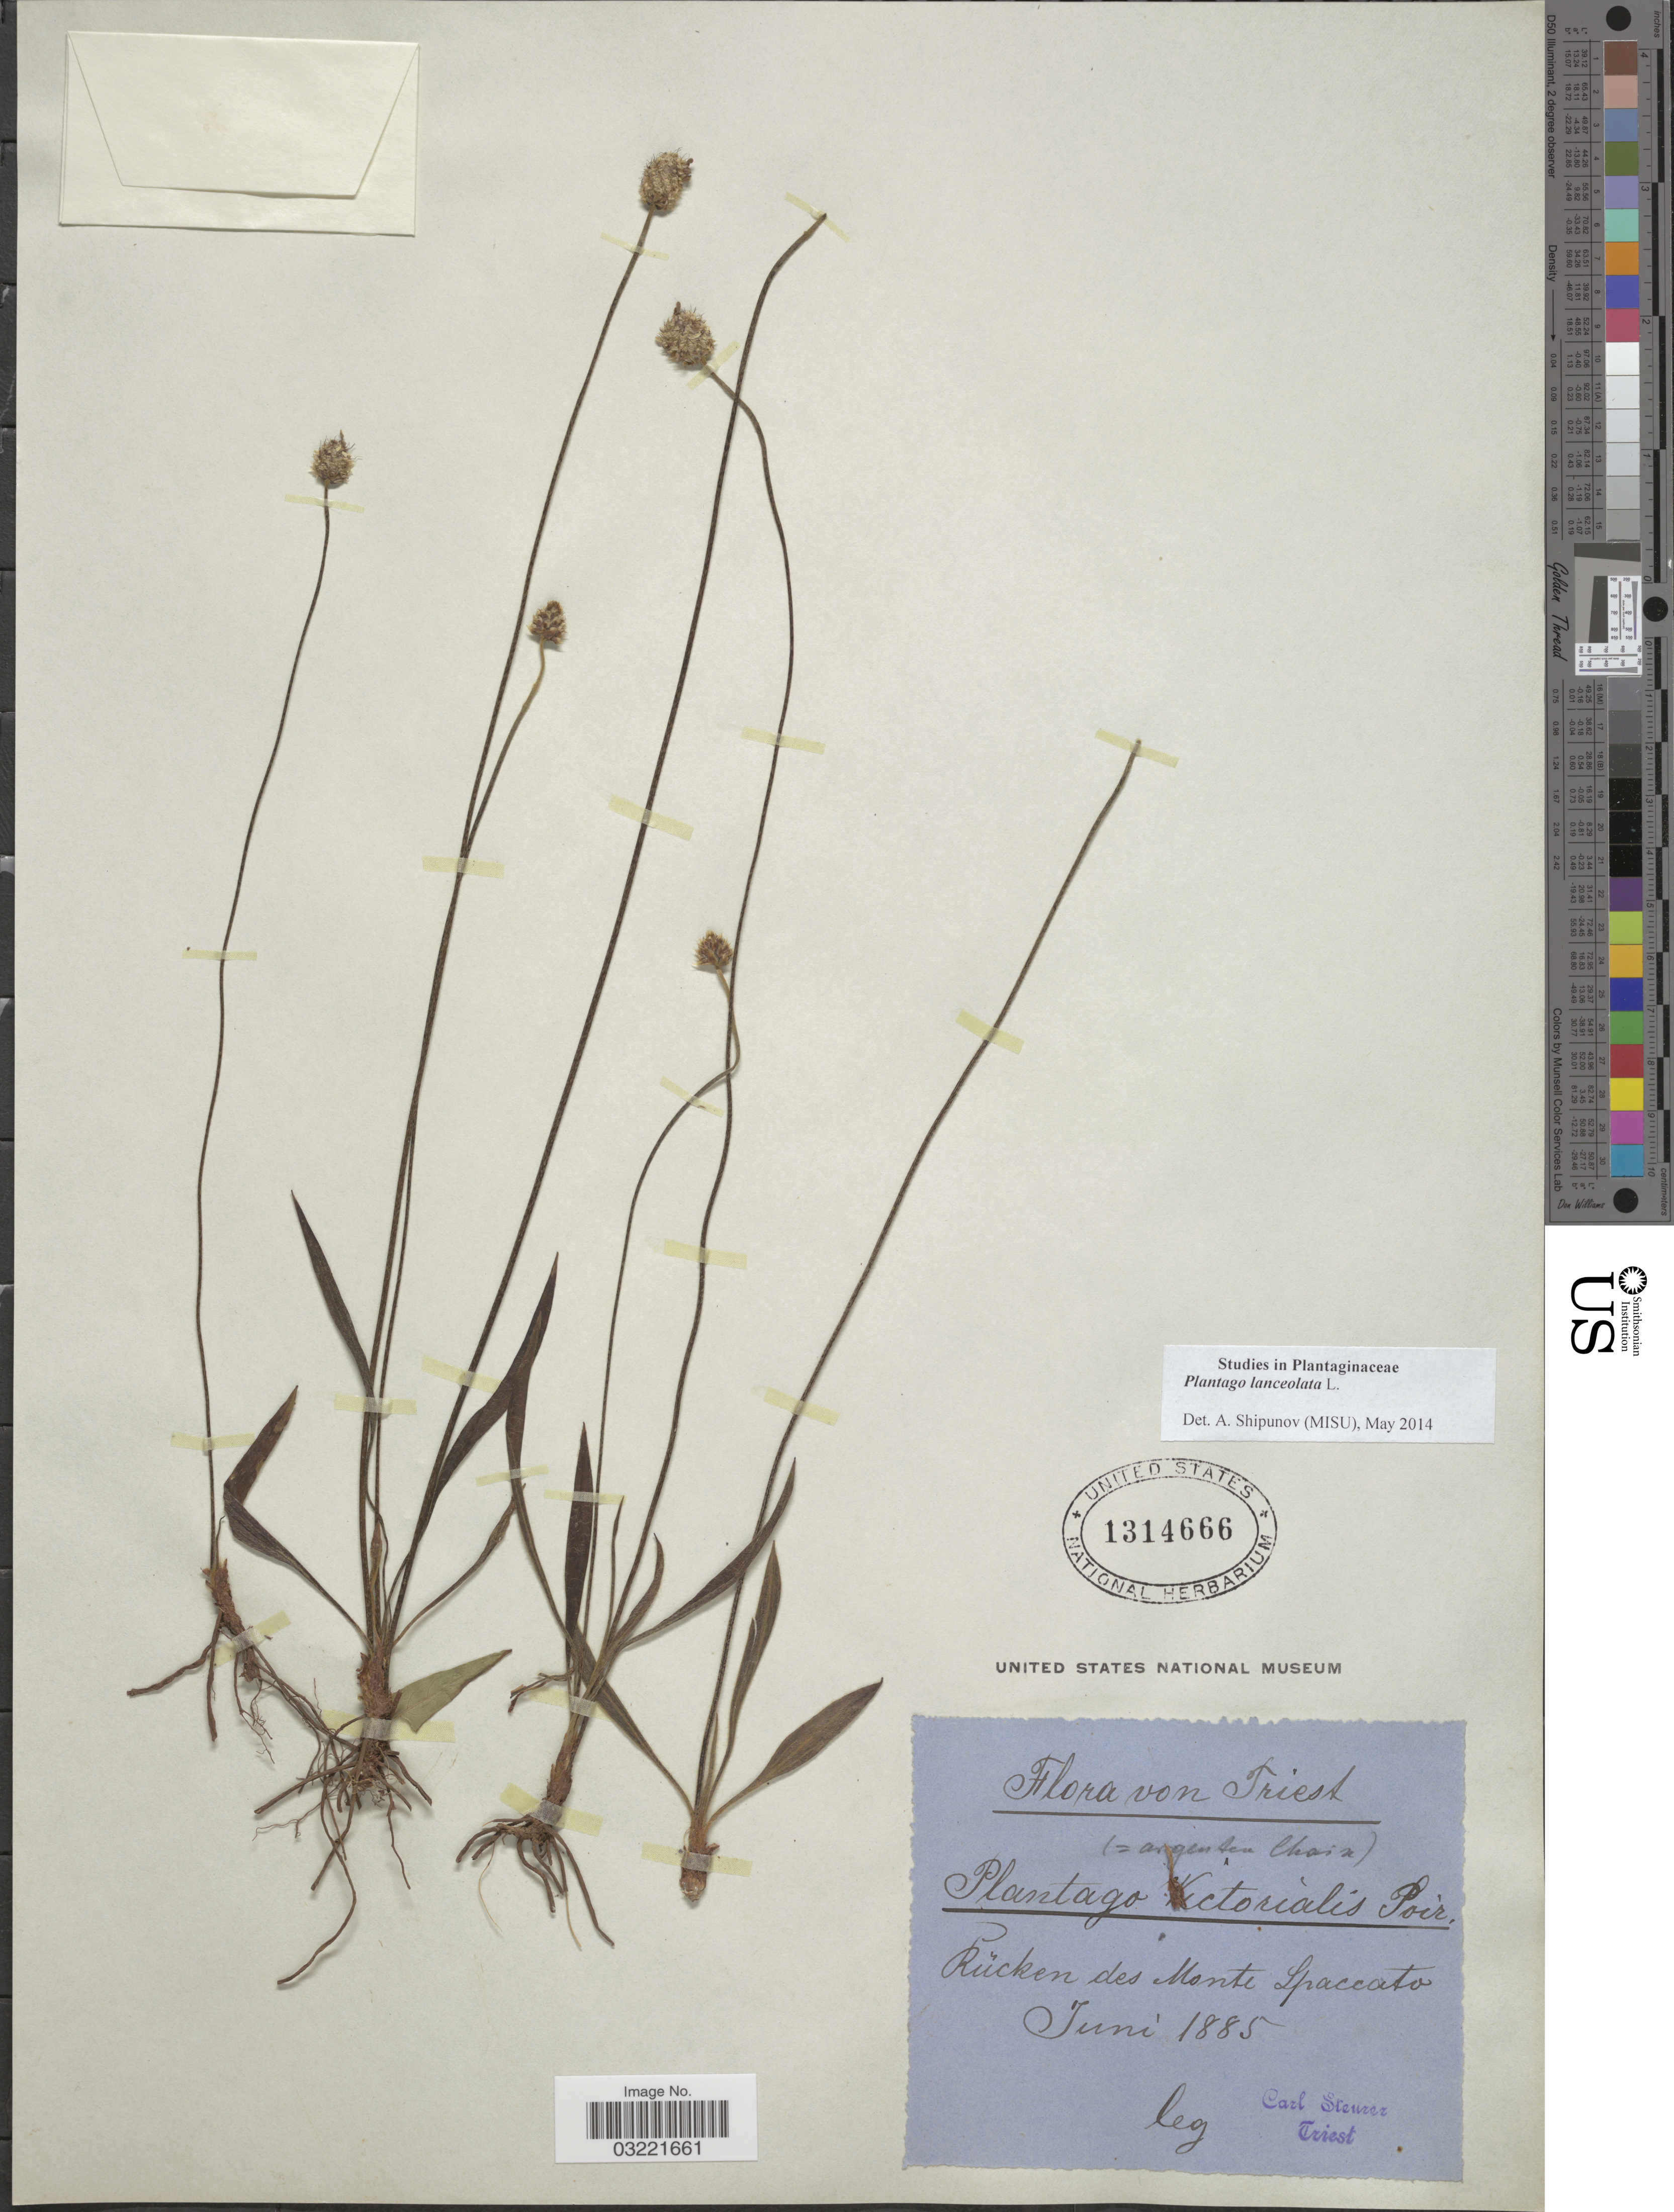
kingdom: Plantae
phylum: Tracheophyta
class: Magnoliopsida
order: Lamiales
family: Plantaginaceae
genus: Plantago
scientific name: Plantago lanceolata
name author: L.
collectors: Triest, C.S.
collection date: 1885-06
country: Italy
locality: Monte Spaccato.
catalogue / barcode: US 1314666